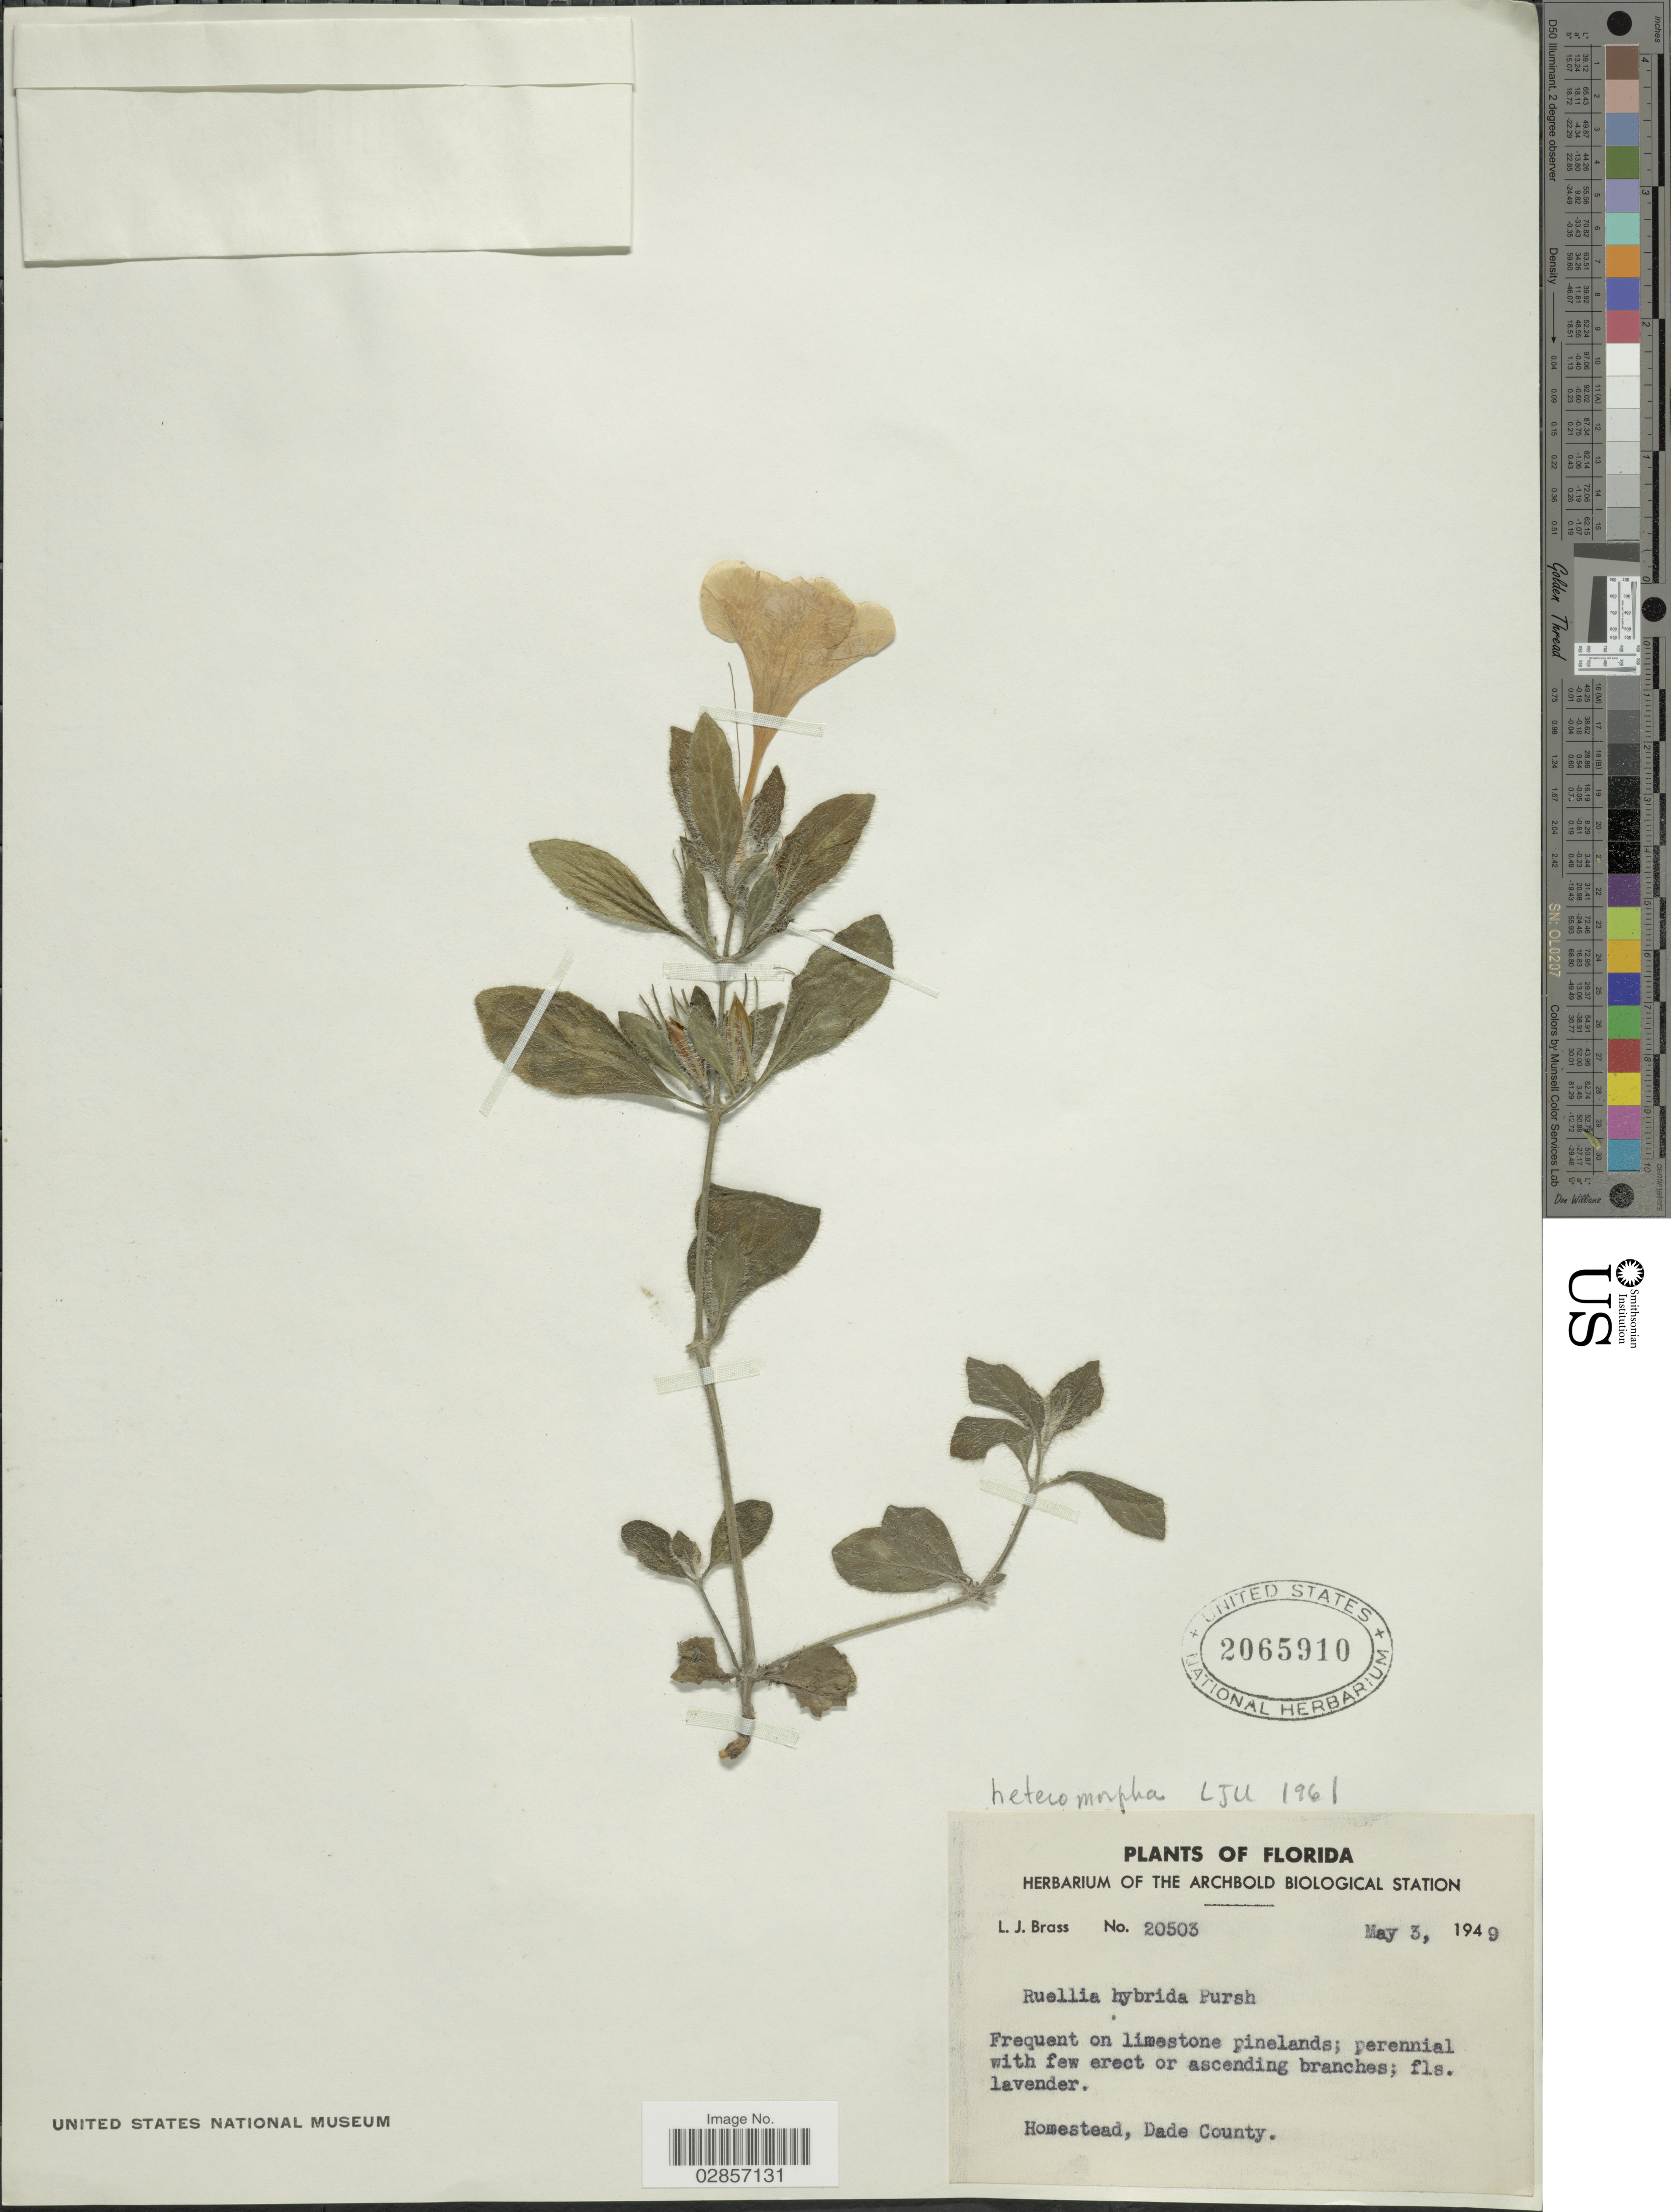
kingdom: Plantae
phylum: Tracheophyta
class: Magnoliopsida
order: Lamiales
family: Acanthaceae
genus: Ruellia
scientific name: Ruellia heteromorpha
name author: Fernald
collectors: L. J. Brass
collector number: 20503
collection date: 1949-05-03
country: United States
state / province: Florida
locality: Homestead, Dade County.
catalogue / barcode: US 2065910